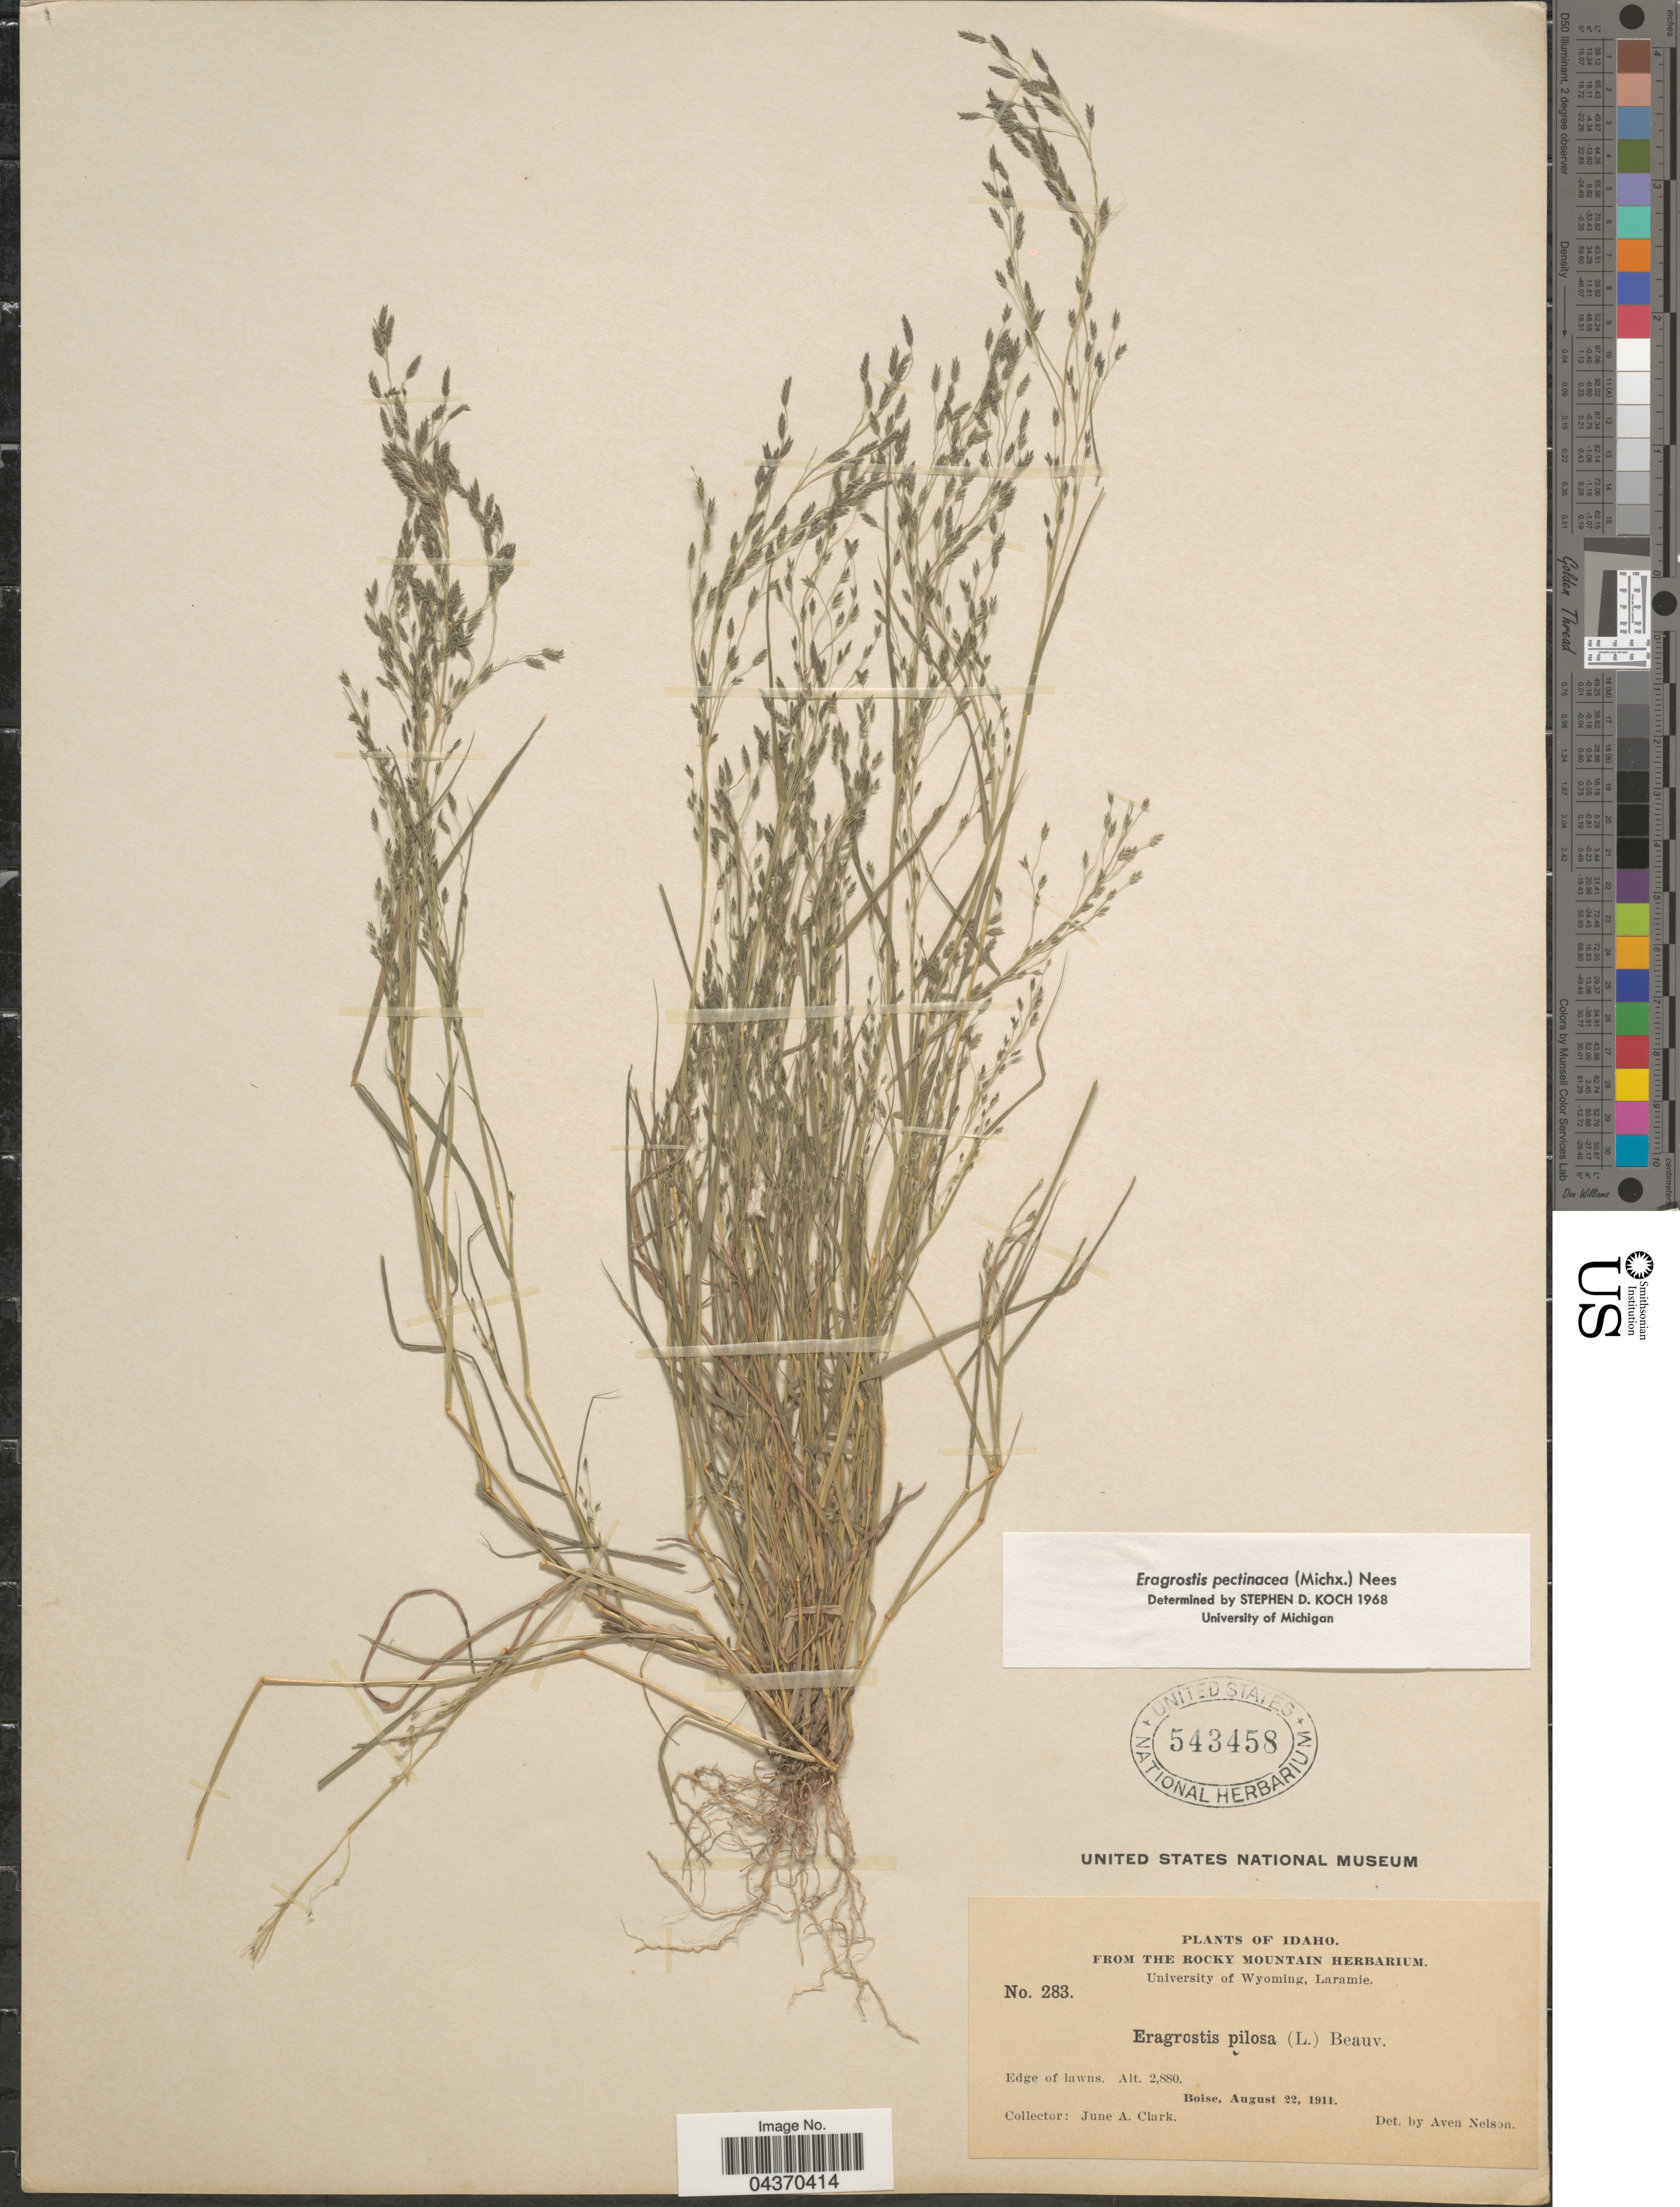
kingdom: Plantae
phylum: Tracheophyta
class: Liliopsida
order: Poales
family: Poaceae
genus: Eragrostis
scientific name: Eragrostis pectinacea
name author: (Michx.) Nees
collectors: J. A. Clark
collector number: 283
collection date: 1911-08-22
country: United States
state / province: Idaho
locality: Edge of lawns. Boise.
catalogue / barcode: US 543458